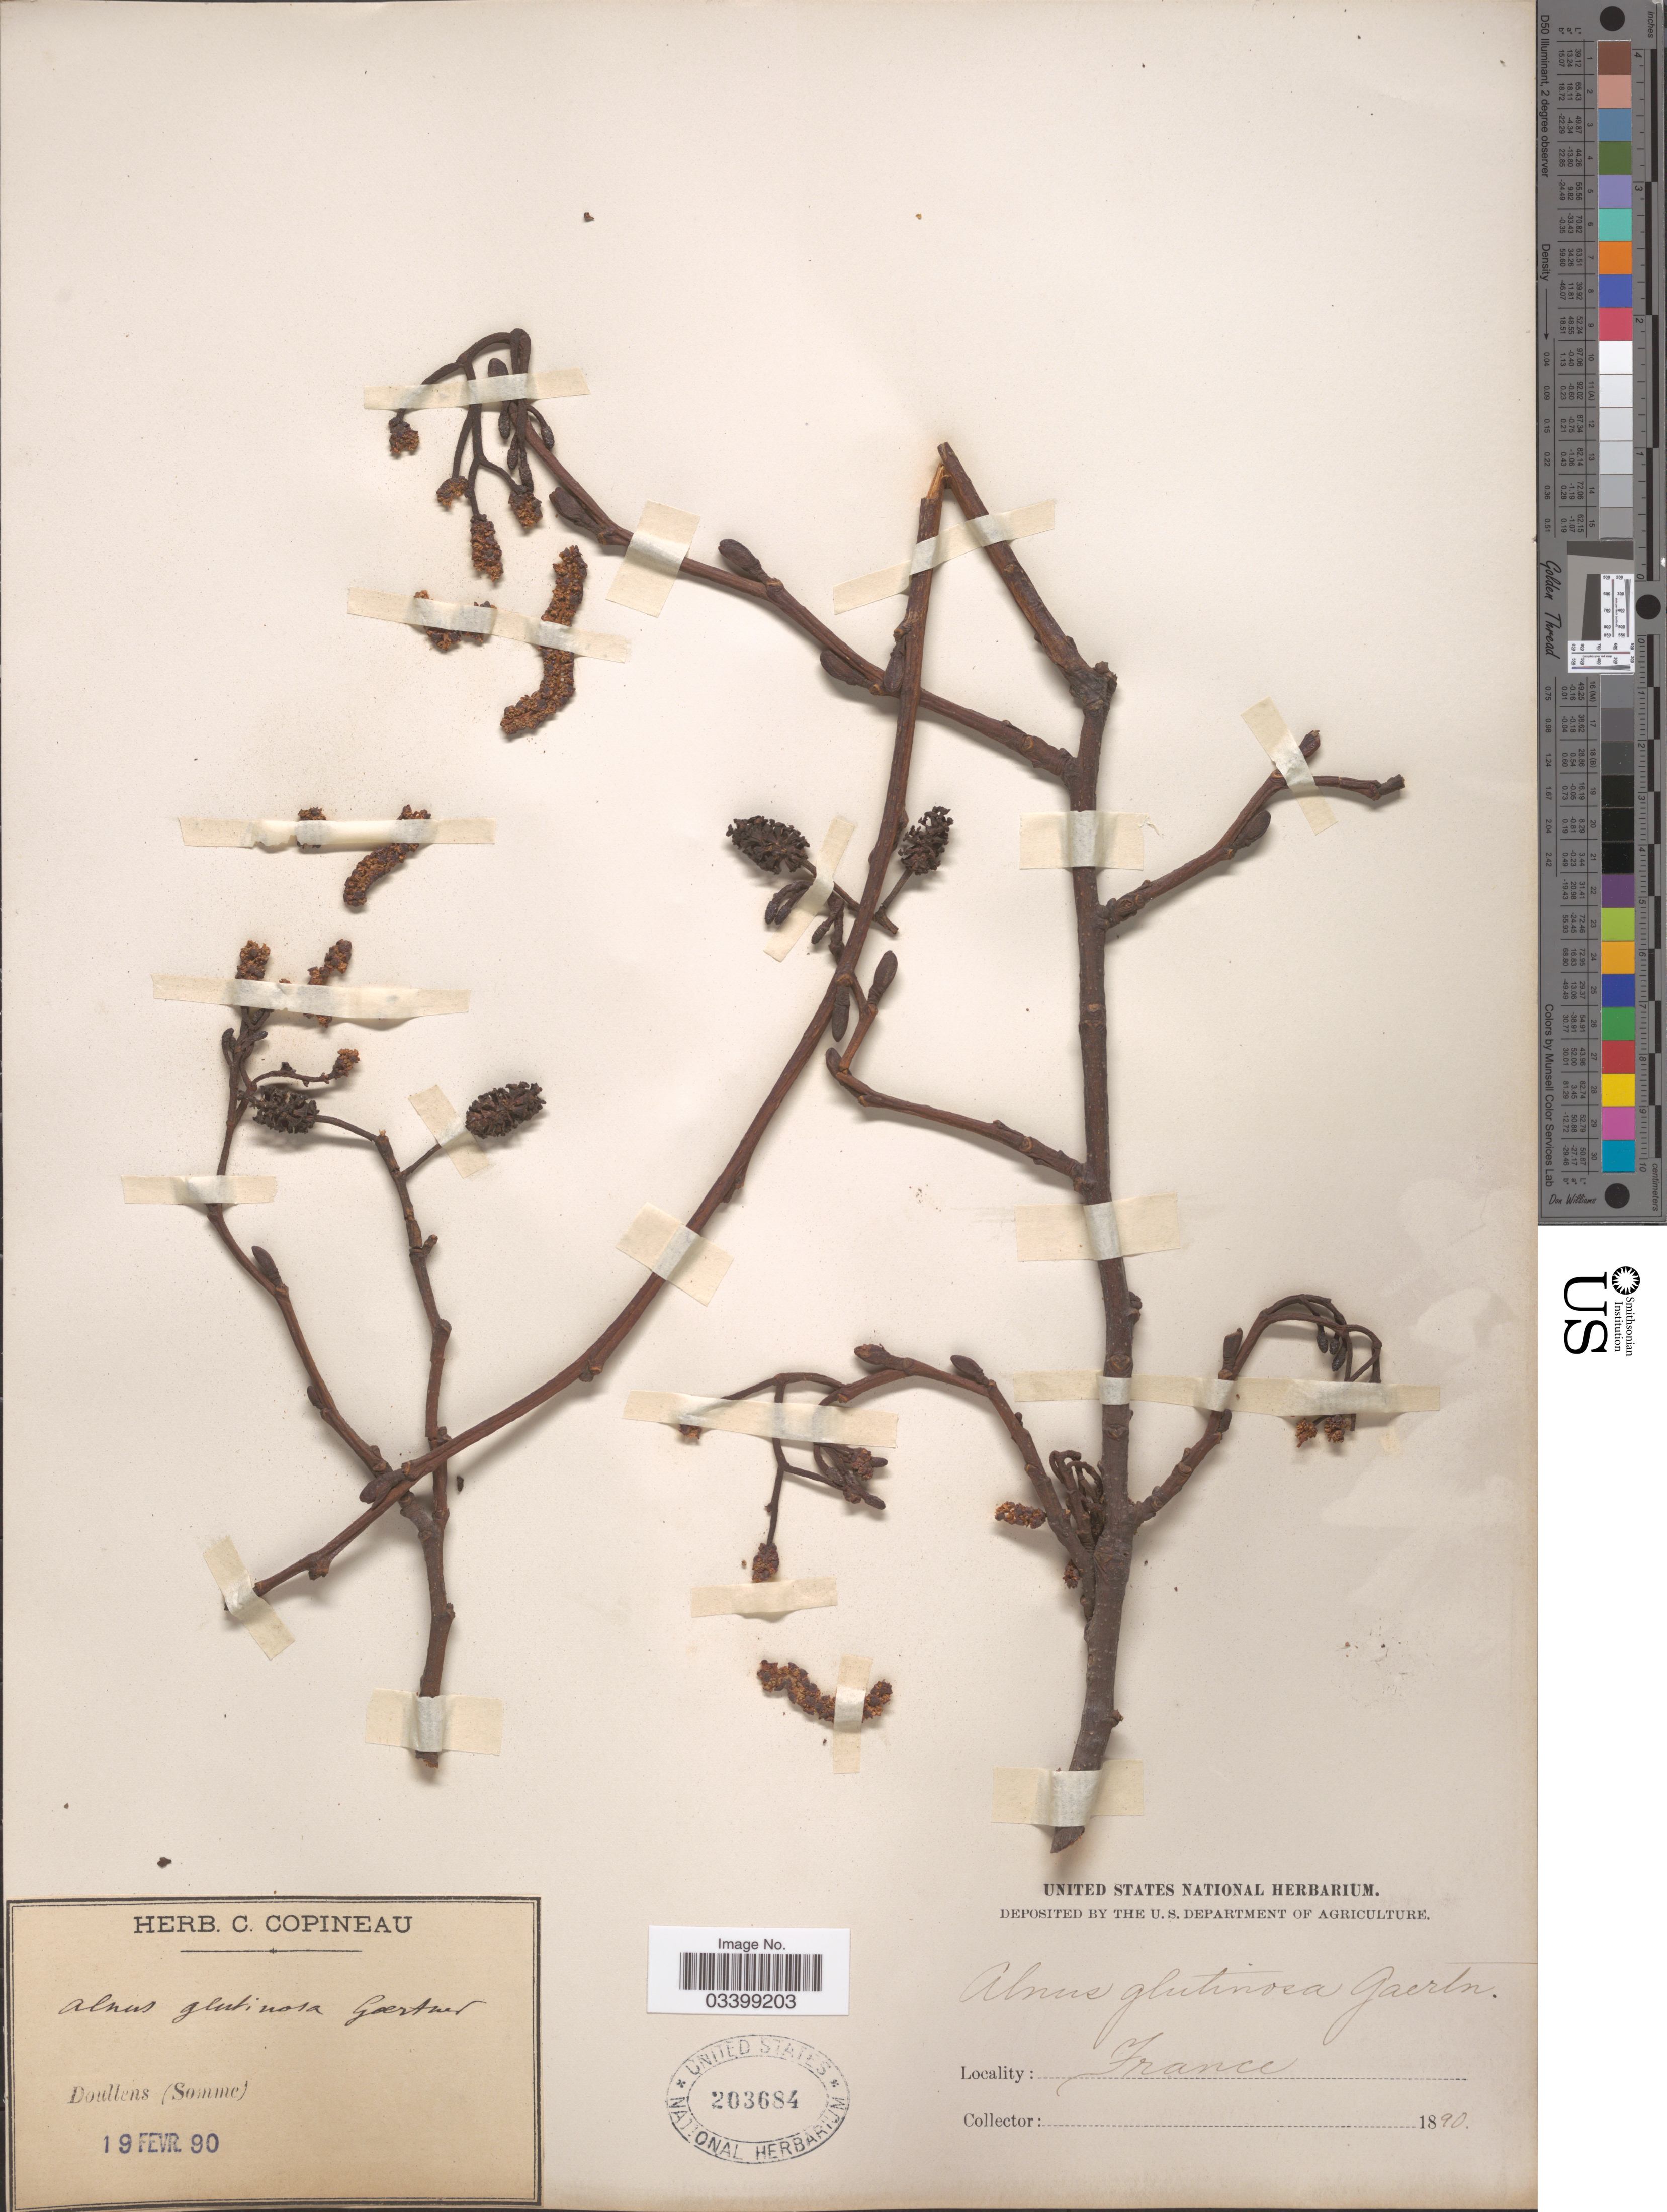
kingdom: Plantae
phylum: Tracheophyta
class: Magnoliopsida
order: Fagales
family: Betulaceae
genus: Alnus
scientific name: Alnus glutinosa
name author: (L.) Gaertn.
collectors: ex herb. C. Copineau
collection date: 1890-02-19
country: France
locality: Doullens (Somme).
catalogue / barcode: US 203684